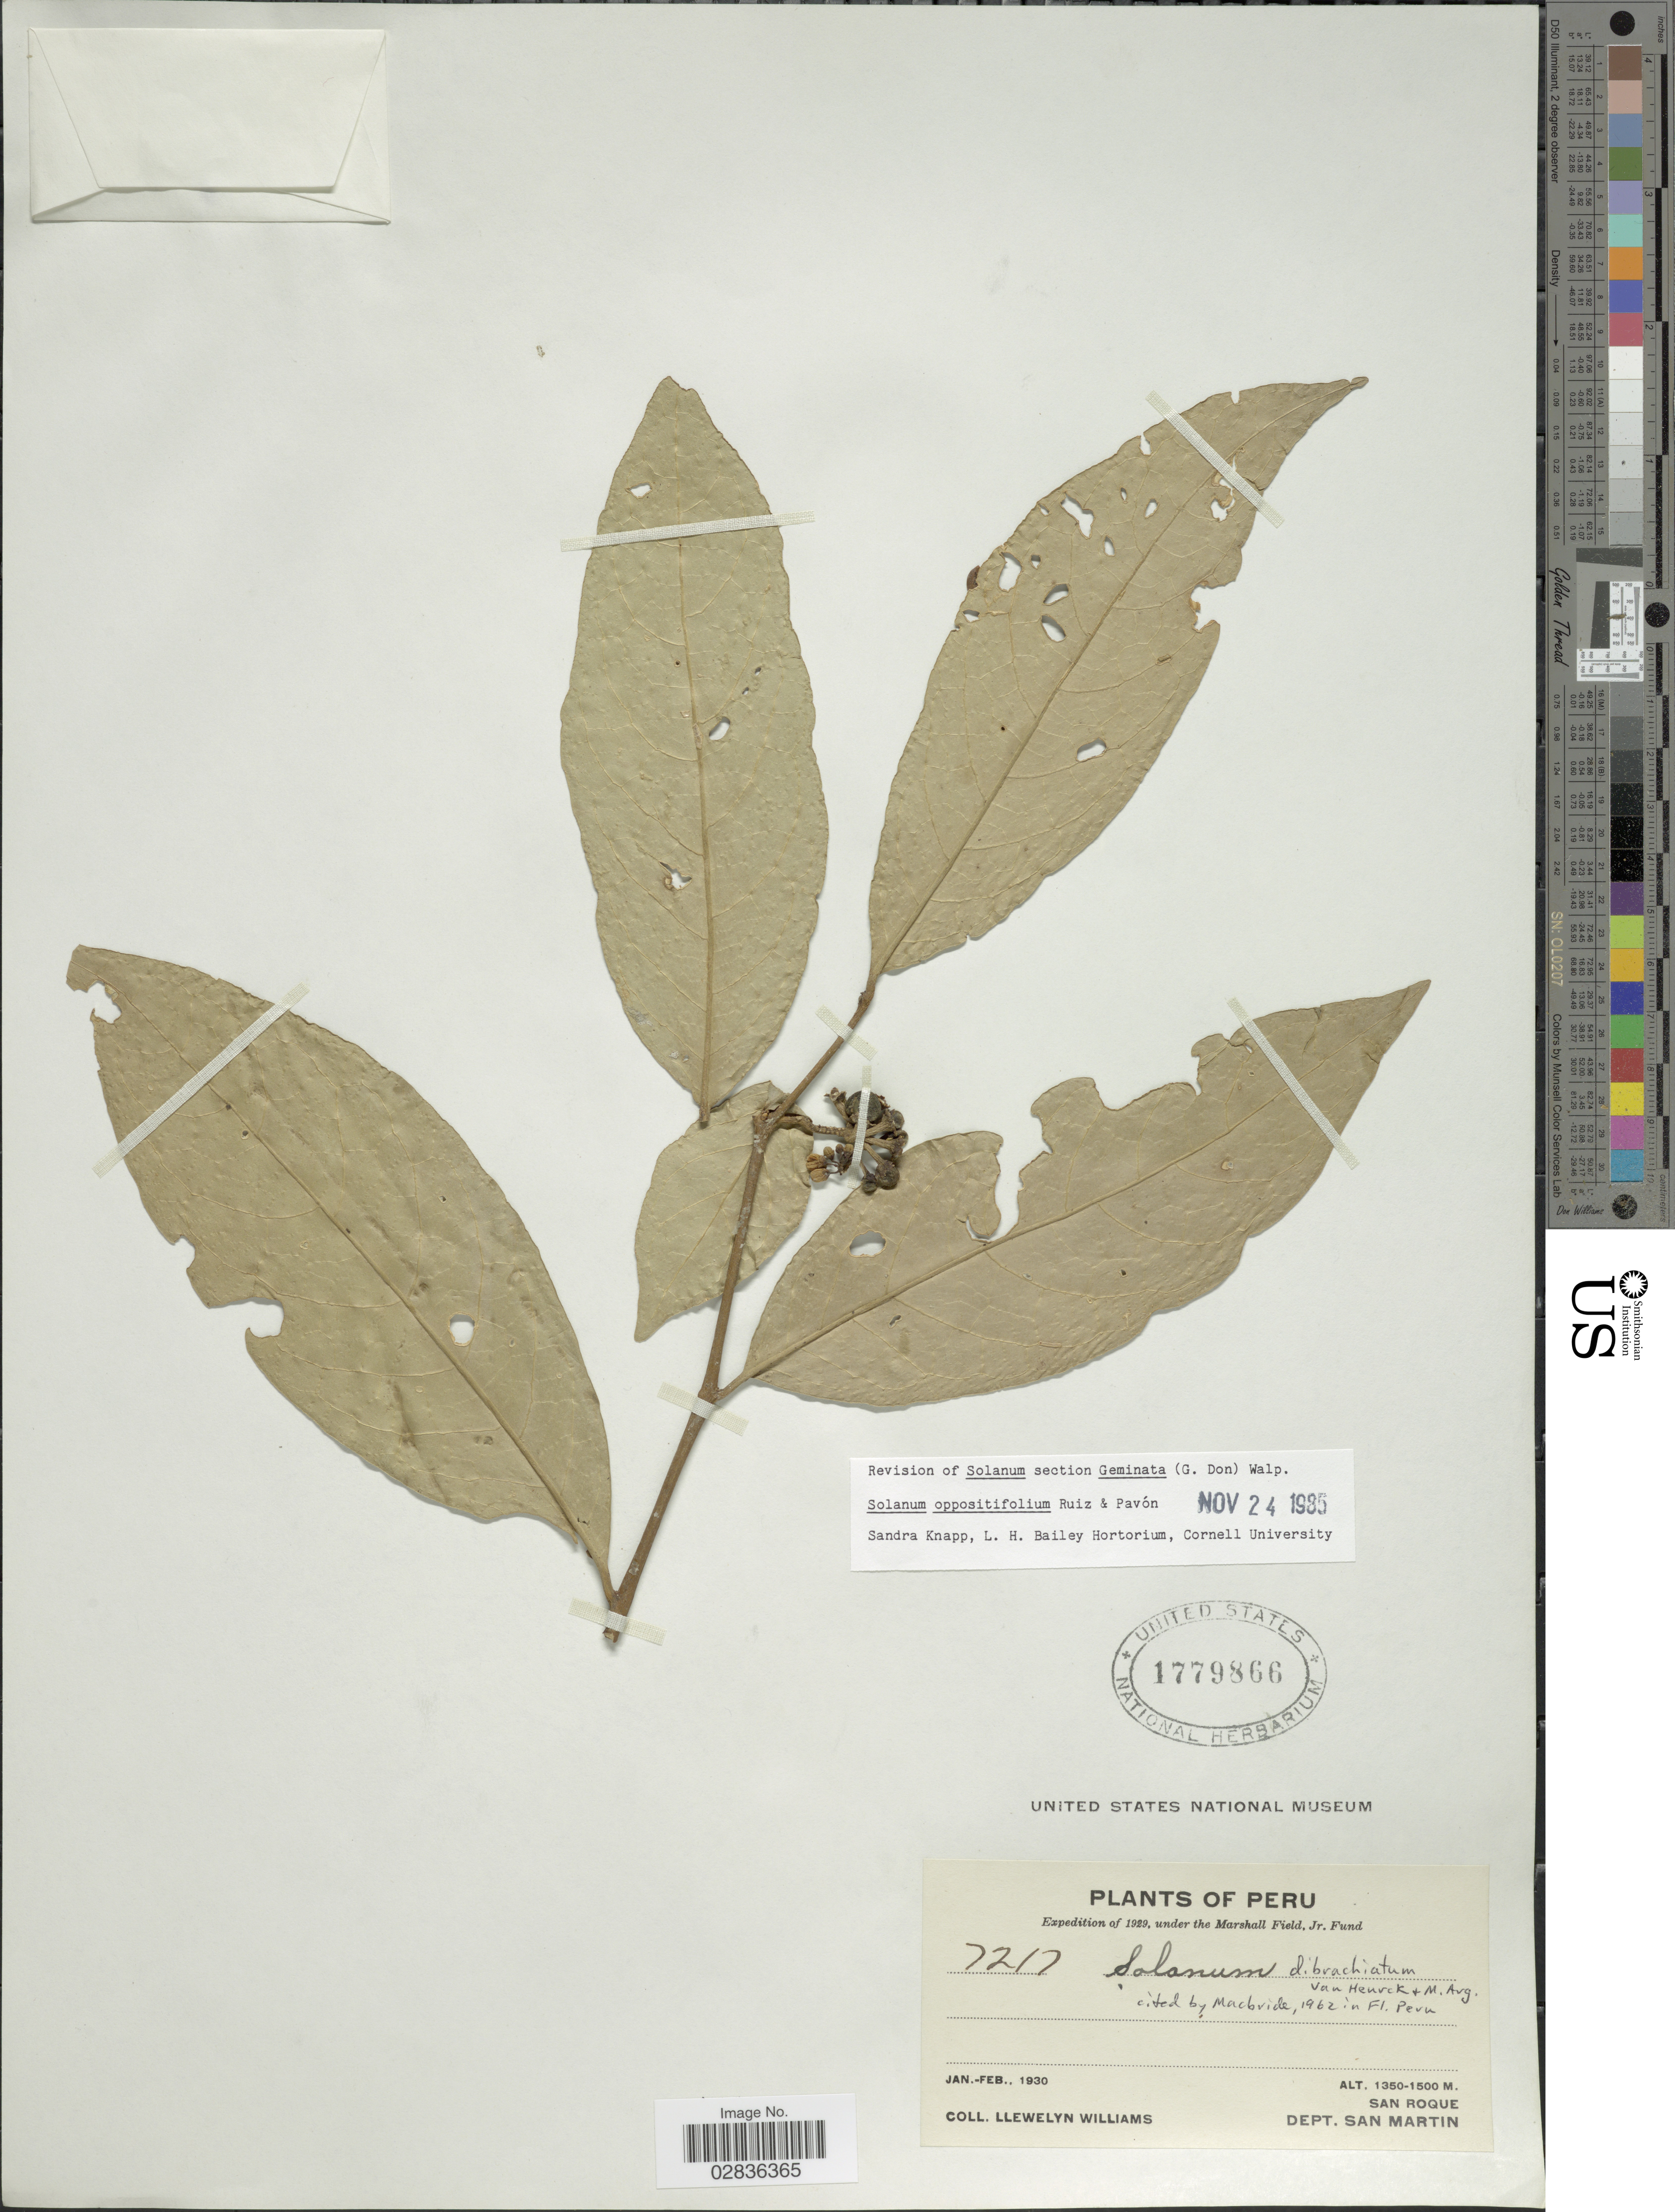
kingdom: Plantae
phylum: Tracheophyta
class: Magnoliopsida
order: Solanales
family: Solanaceae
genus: Solanum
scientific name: Solanum oppositifolium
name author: Ruiz & Pav.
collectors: Ll. Williams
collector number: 7217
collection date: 1930-01/1930-02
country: Peru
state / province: San Martín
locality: San Roque. Dept. San Martin.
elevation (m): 1350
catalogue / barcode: US 1779866